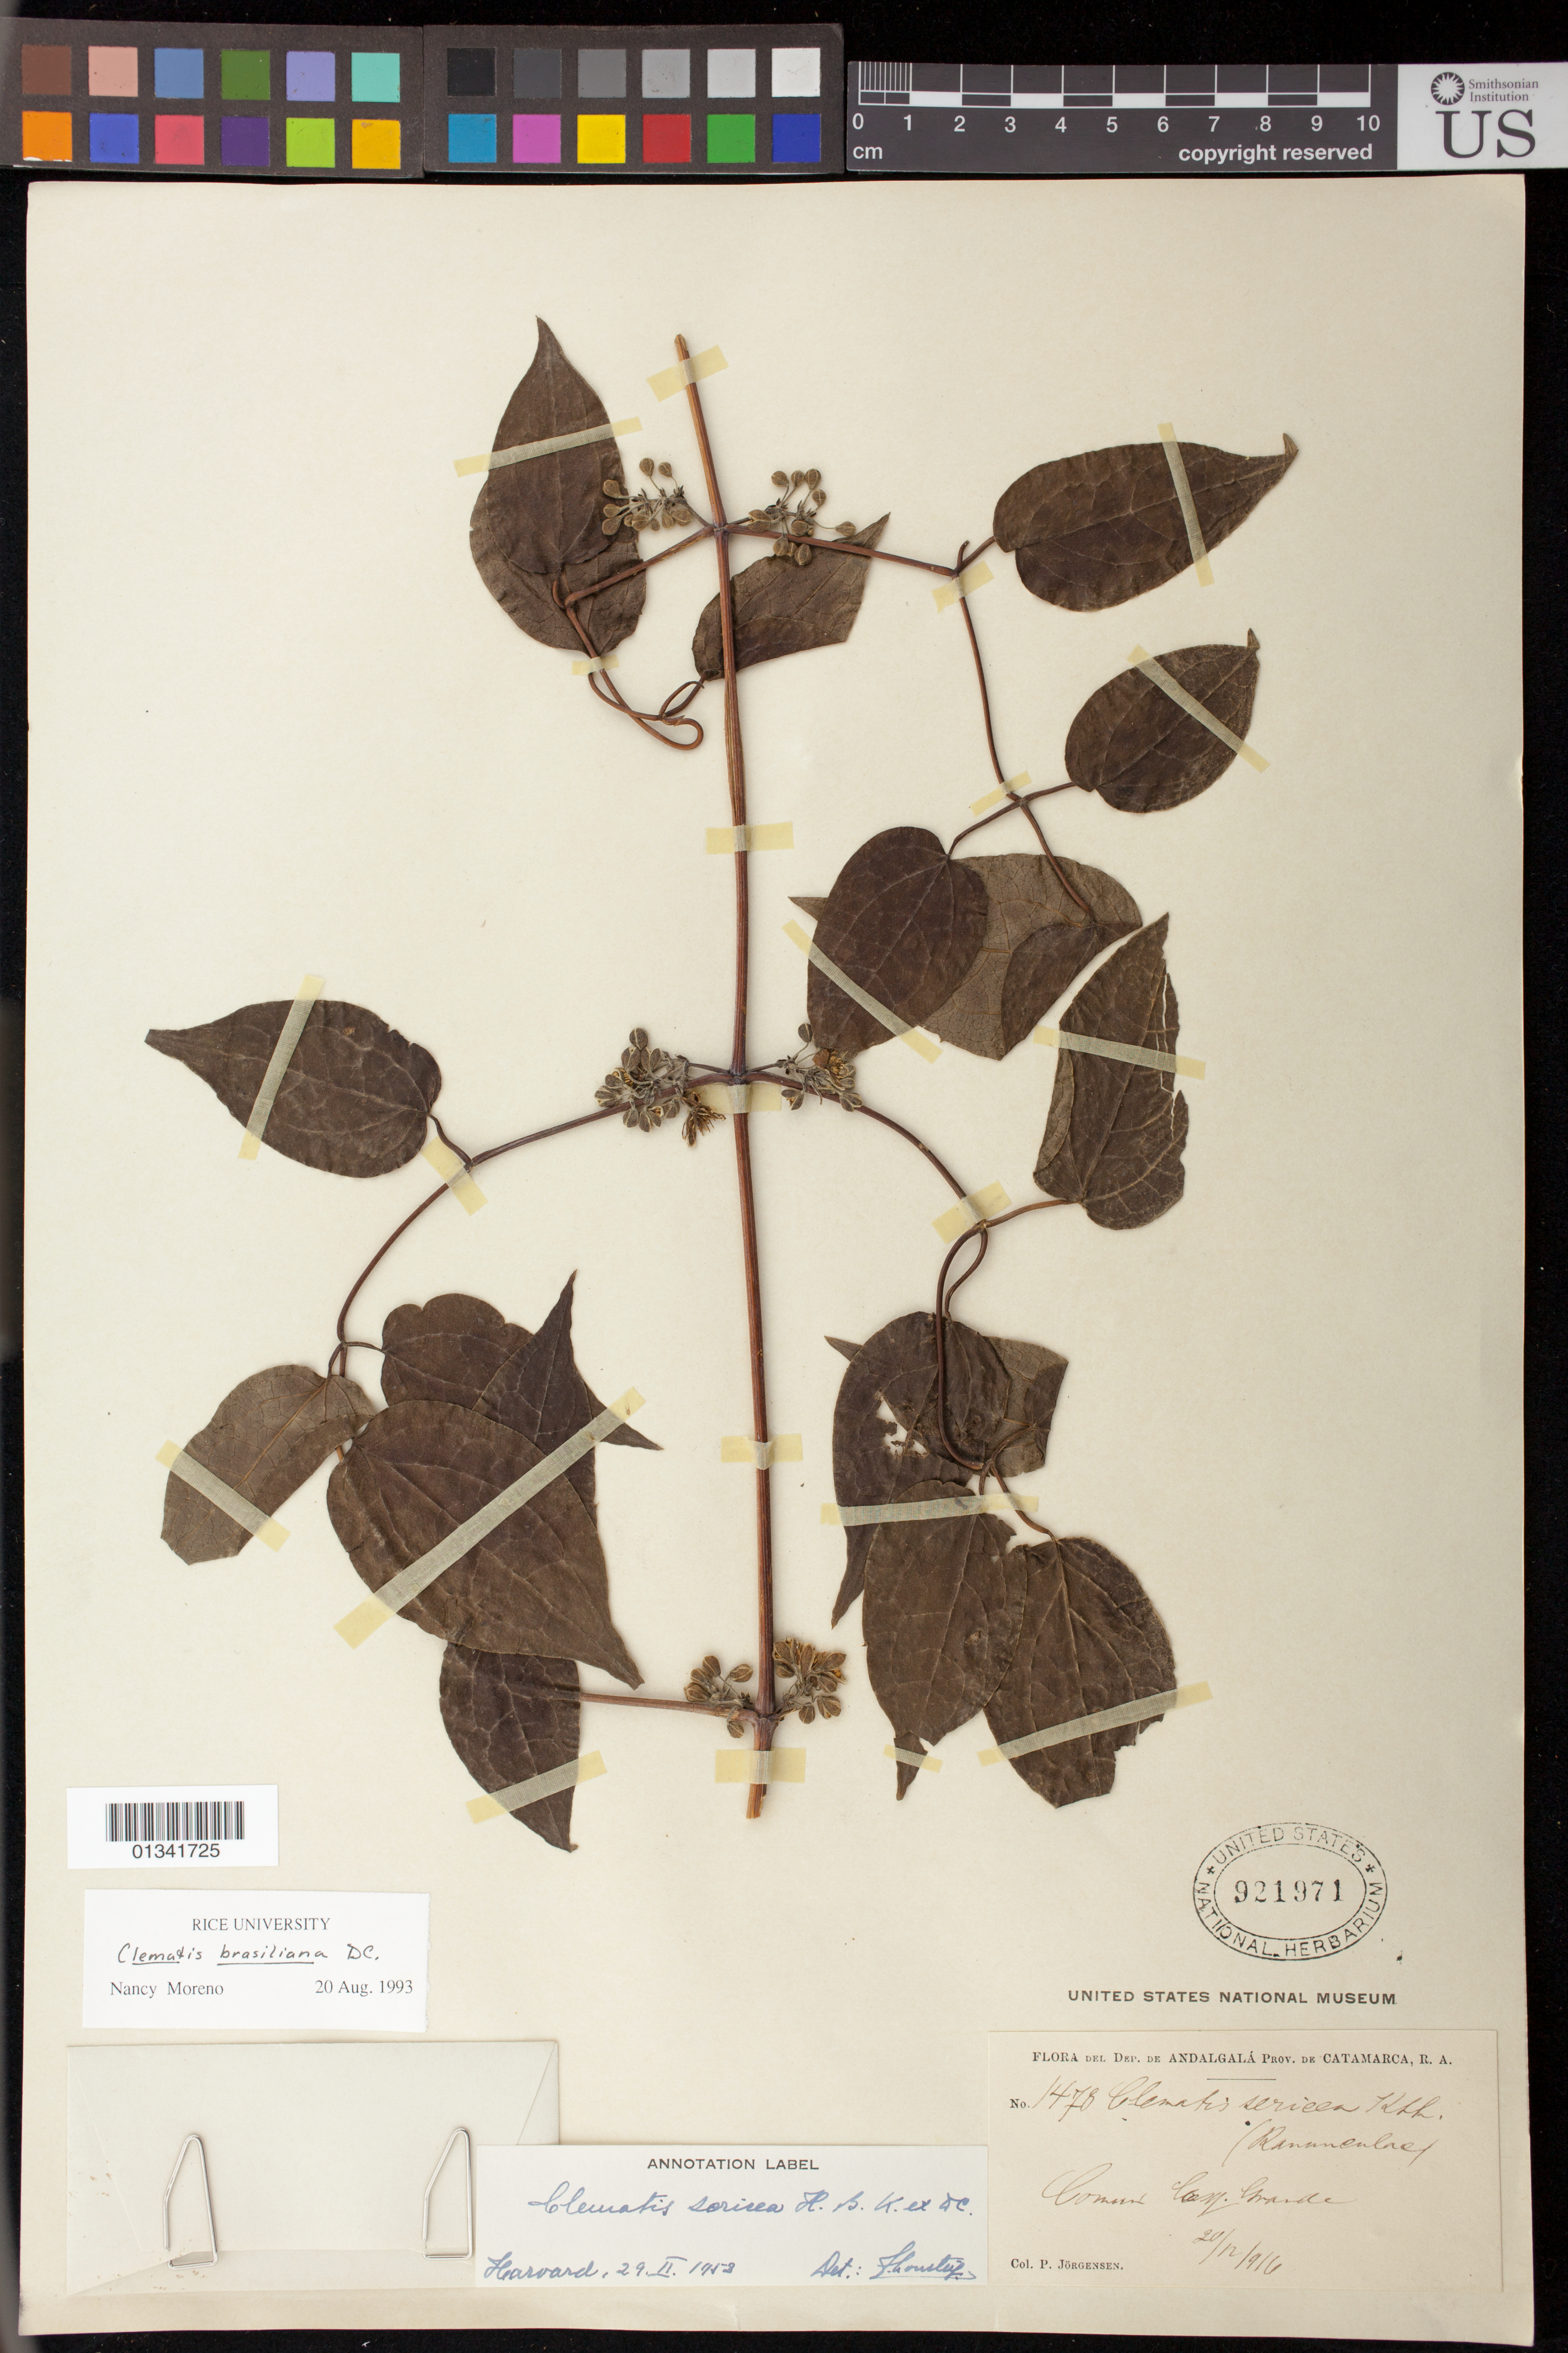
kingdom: Plantae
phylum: Tracheophyta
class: Magnoliopsida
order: Ranunculales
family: Ranunculaceae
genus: Clematis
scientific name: Clematis brasiliana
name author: DC.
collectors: P. Jörgensen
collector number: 1478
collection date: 1916-12-20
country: Argentina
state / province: Catamarca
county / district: Andalgalá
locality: Flora del. Dep. de Andalgalá Prov. de Catamarca, R.A.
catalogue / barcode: US 921971